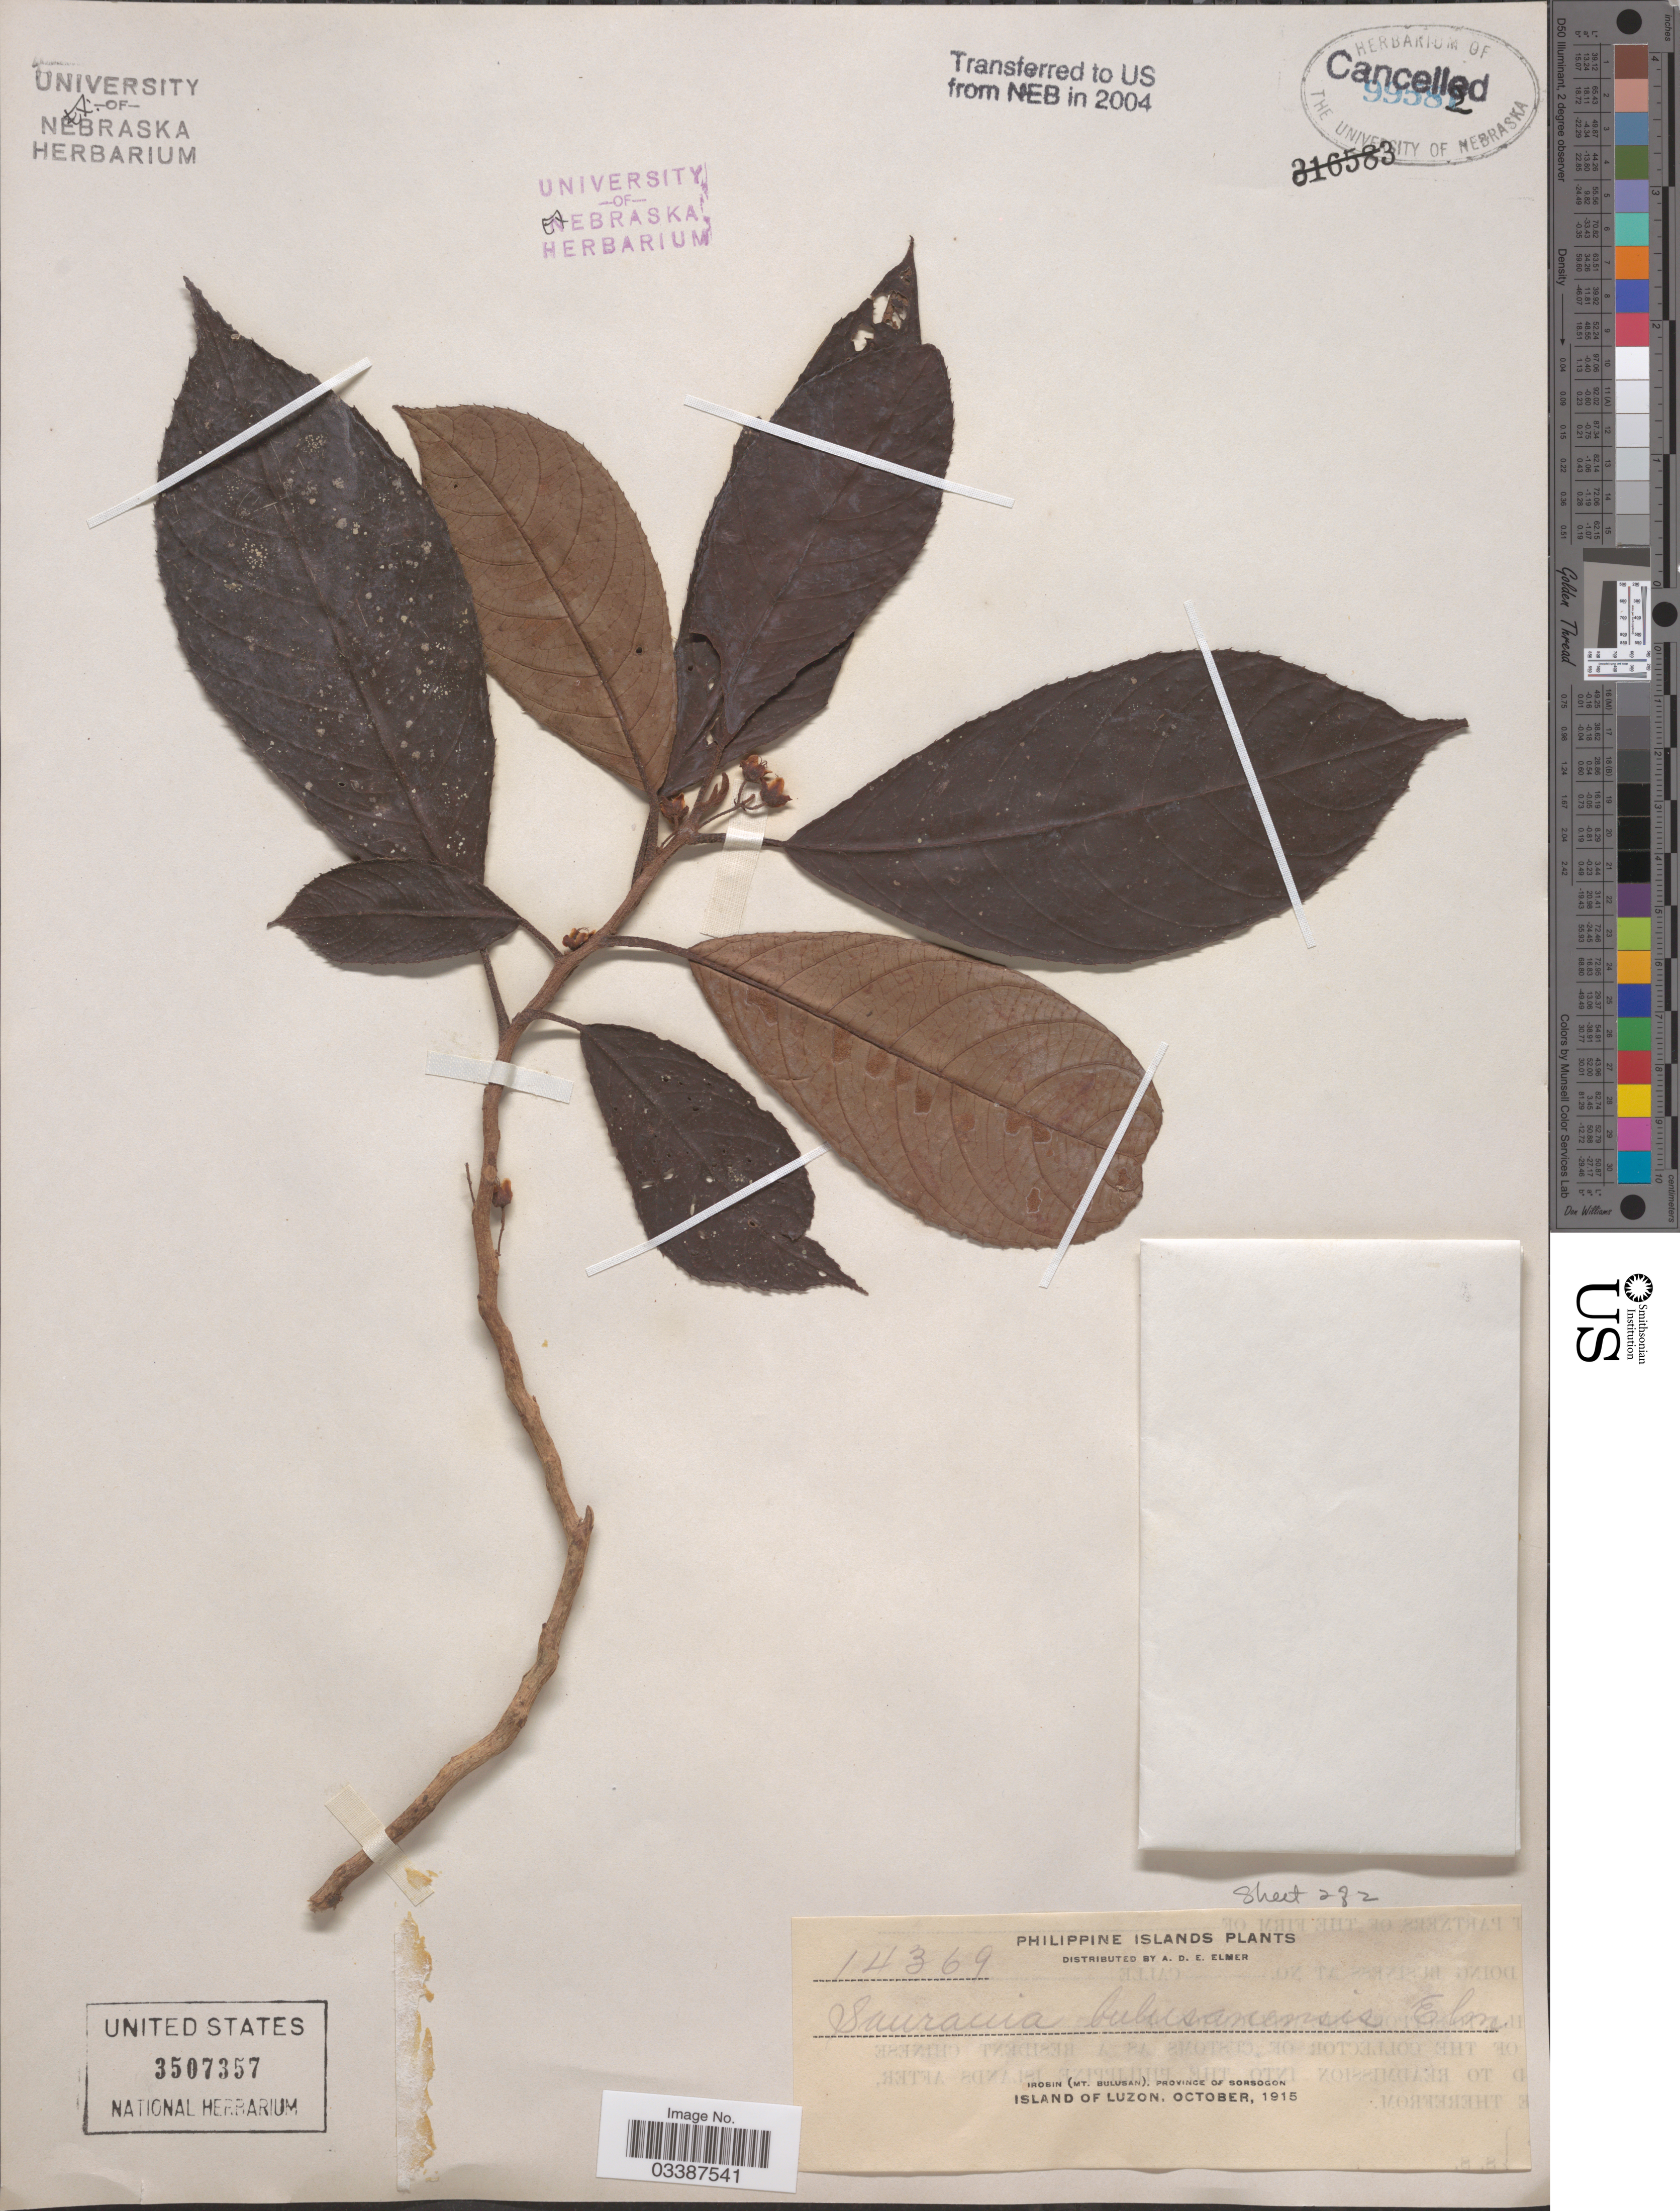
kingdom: Plantae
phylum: Tracheophyta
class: Magnoliopsida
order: Ericales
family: Actinidiaceae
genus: Saurauia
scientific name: Saurauia bulusanensis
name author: Elmer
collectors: A. D. E. Elmer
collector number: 14369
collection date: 1915-10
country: Philippines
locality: Philippine Islands, Irosin (Mt. Bulusan), Province of Sorsogon, Island of Luzon.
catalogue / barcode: US 3507357